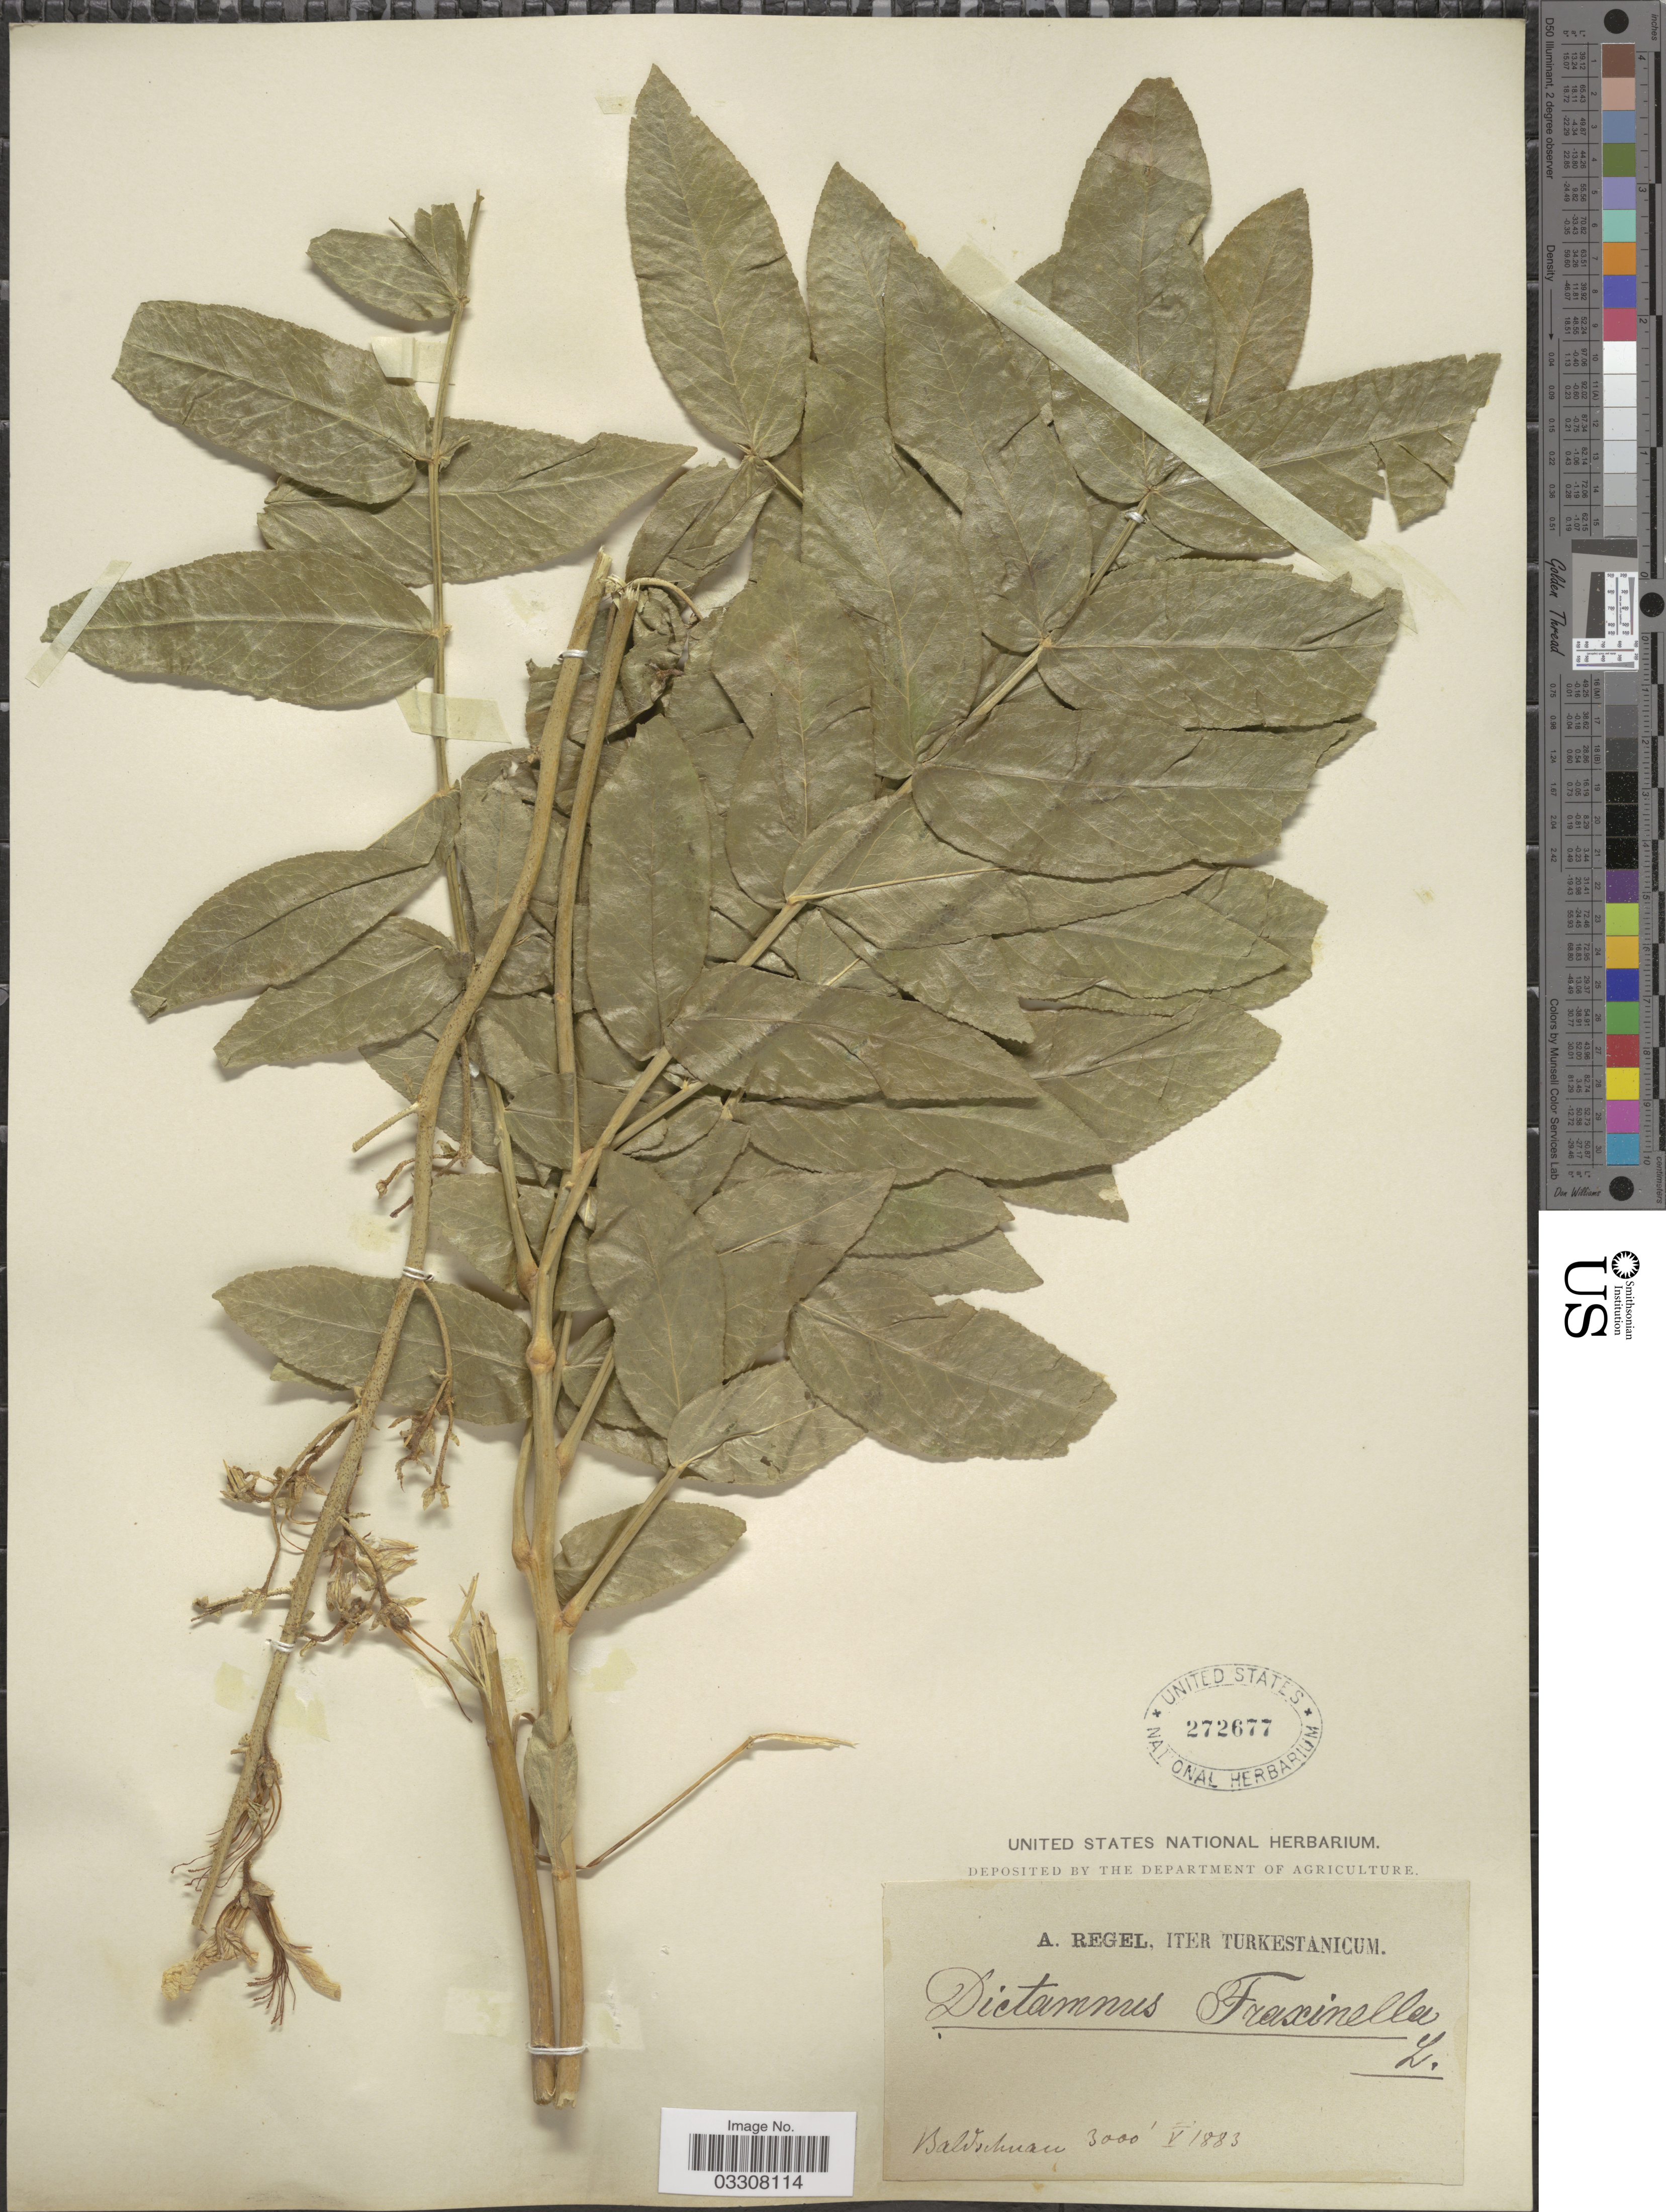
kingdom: Plantae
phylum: Tracheophyta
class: Magnoliopsida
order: Sapindales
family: Rutaceae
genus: Dictamnus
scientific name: Dictamnus albus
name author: L.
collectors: A. Regel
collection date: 1883-05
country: Tajikistan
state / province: Khatlon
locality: Turkestanicum. Baldschuan.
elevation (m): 914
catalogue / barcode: US 272677